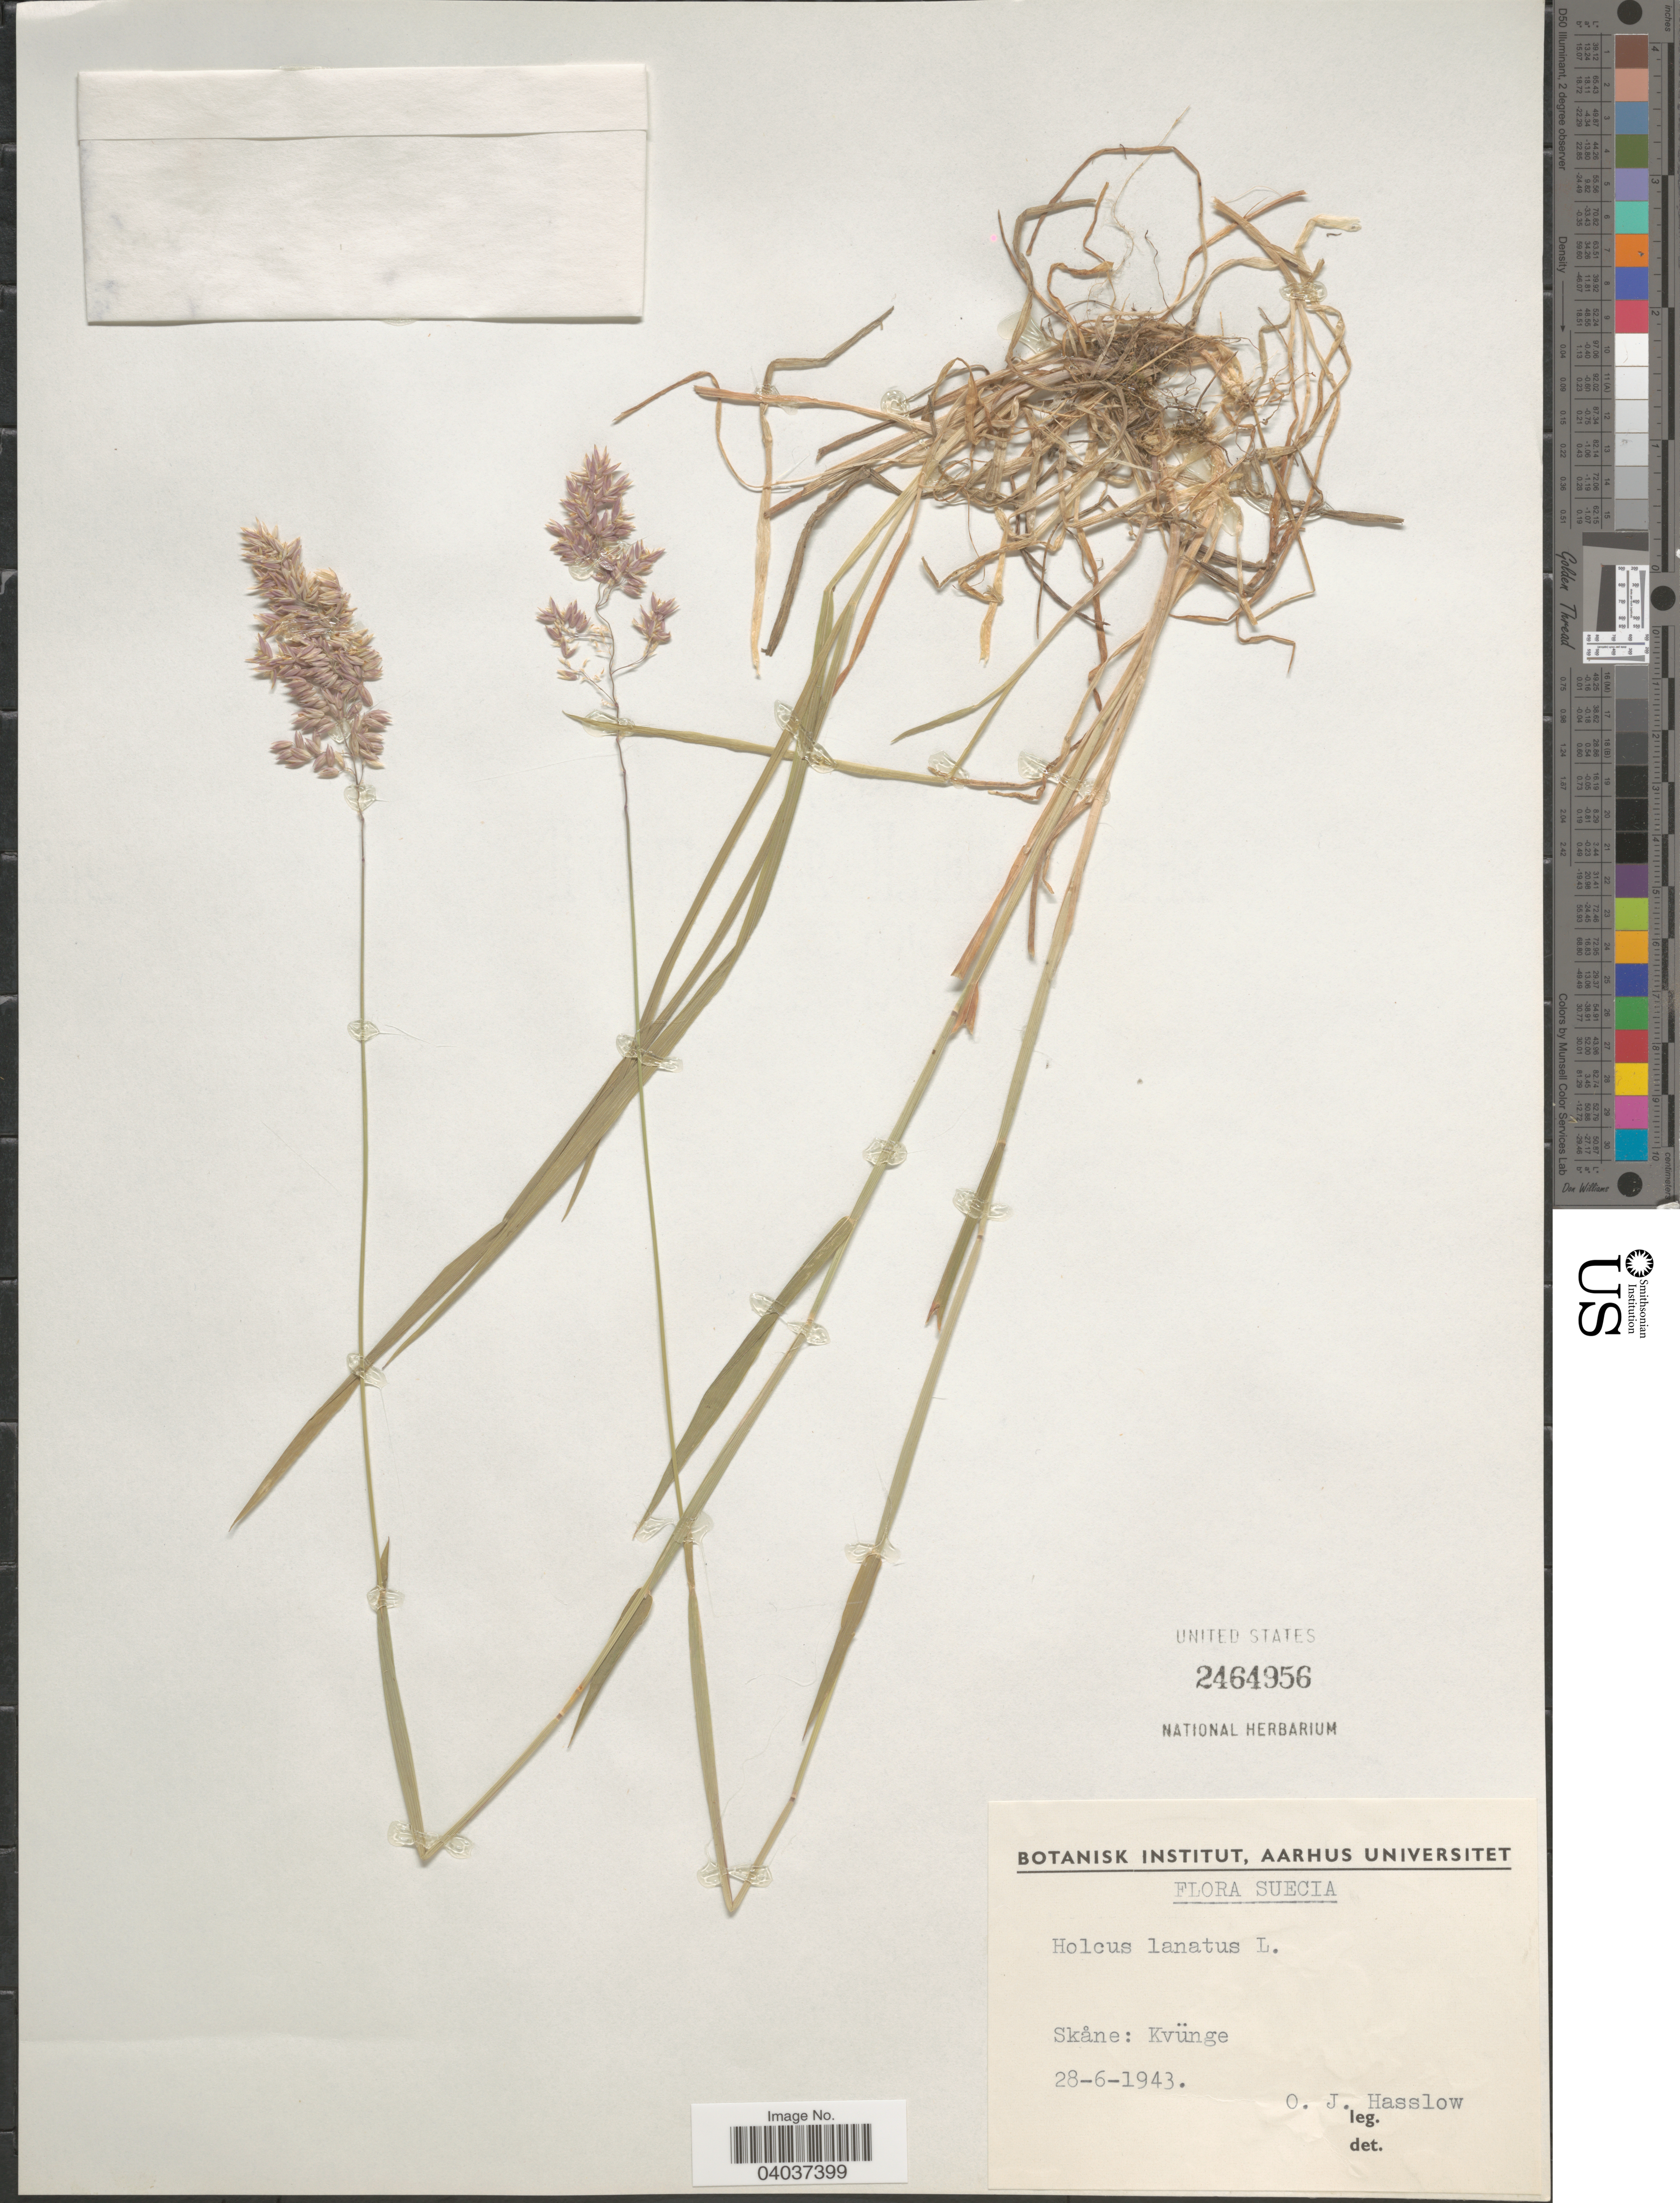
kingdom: Plantae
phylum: Tracheophyta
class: Liliopsida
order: Poales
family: Poaceae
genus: Holcus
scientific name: Holcus lanatus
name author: L.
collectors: O. Hasslow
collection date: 1943-06-28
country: Sweden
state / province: Skåne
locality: Kvünge.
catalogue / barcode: US 2464956